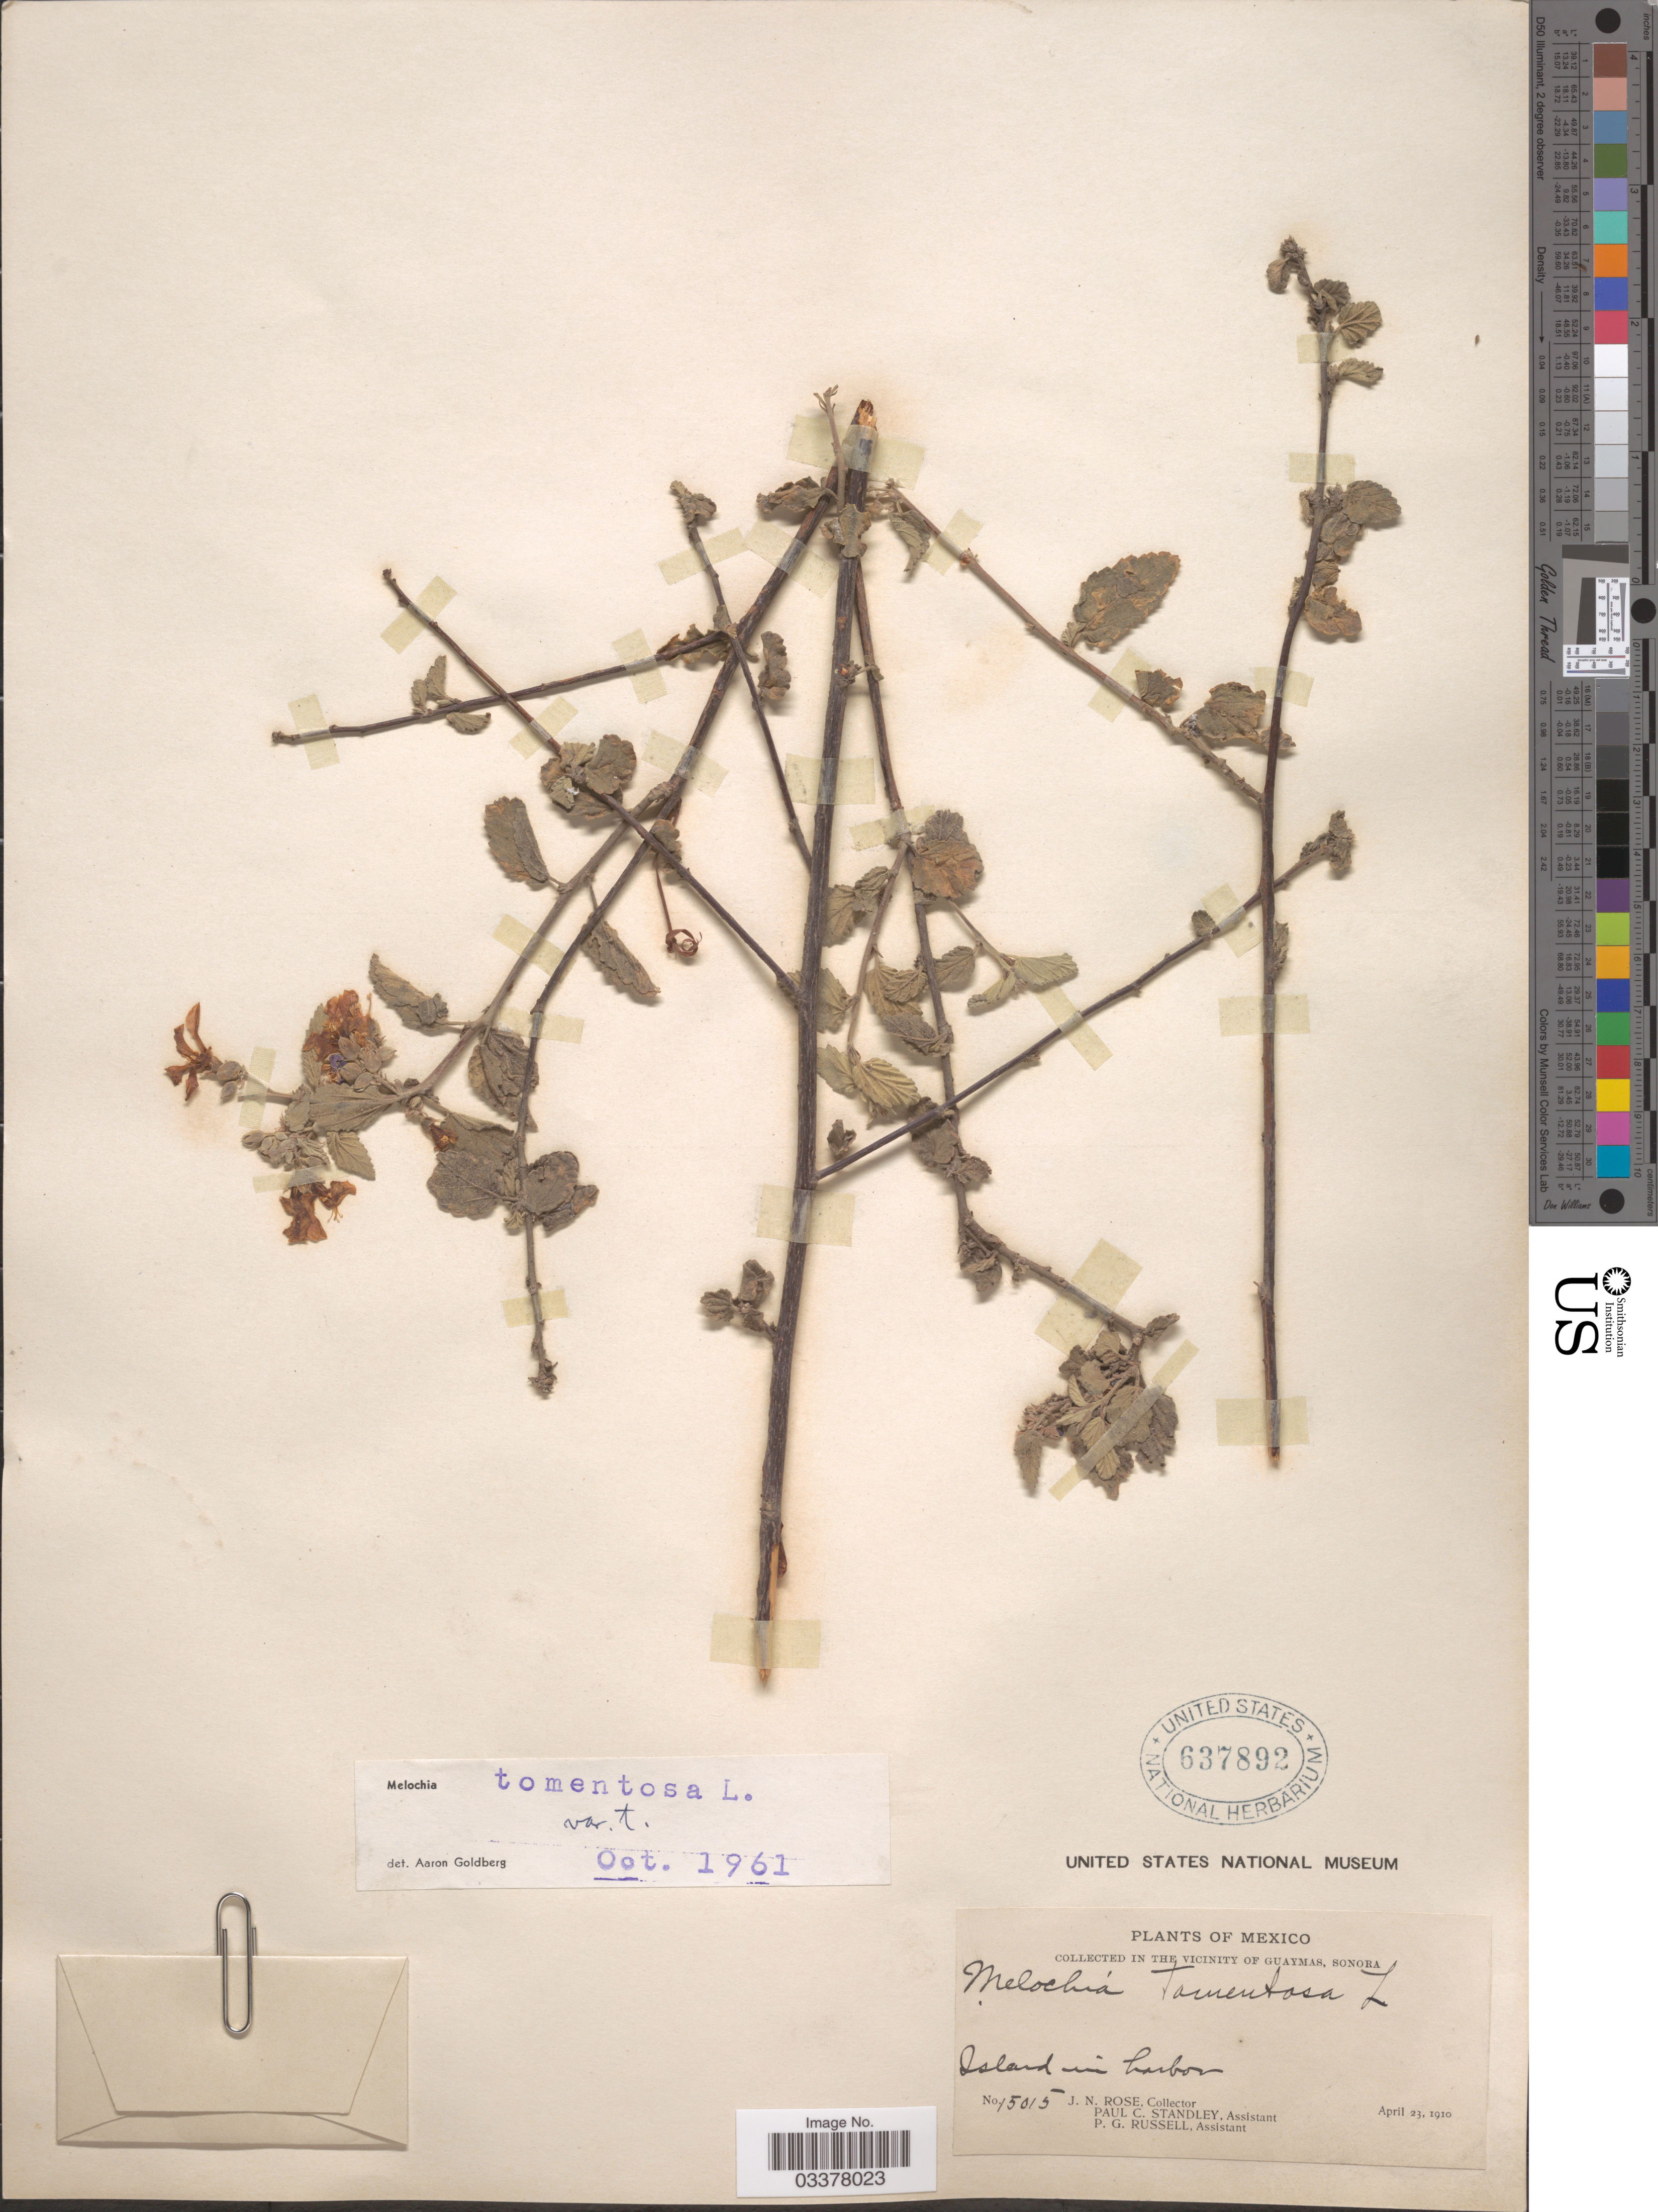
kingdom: Plantae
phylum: Tracheophyta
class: Magnoliopsida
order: Malvales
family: Malvaceae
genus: Melochia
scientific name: Melochia tomentosa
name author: L.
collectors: J. N. Rose, P. C. Standley & P. G. Russell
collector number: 15015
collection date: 1910-04-23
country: Mexico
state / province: Sonora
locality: In the vicinity of Guaymas. Island in harbor.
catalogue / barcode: US 637892